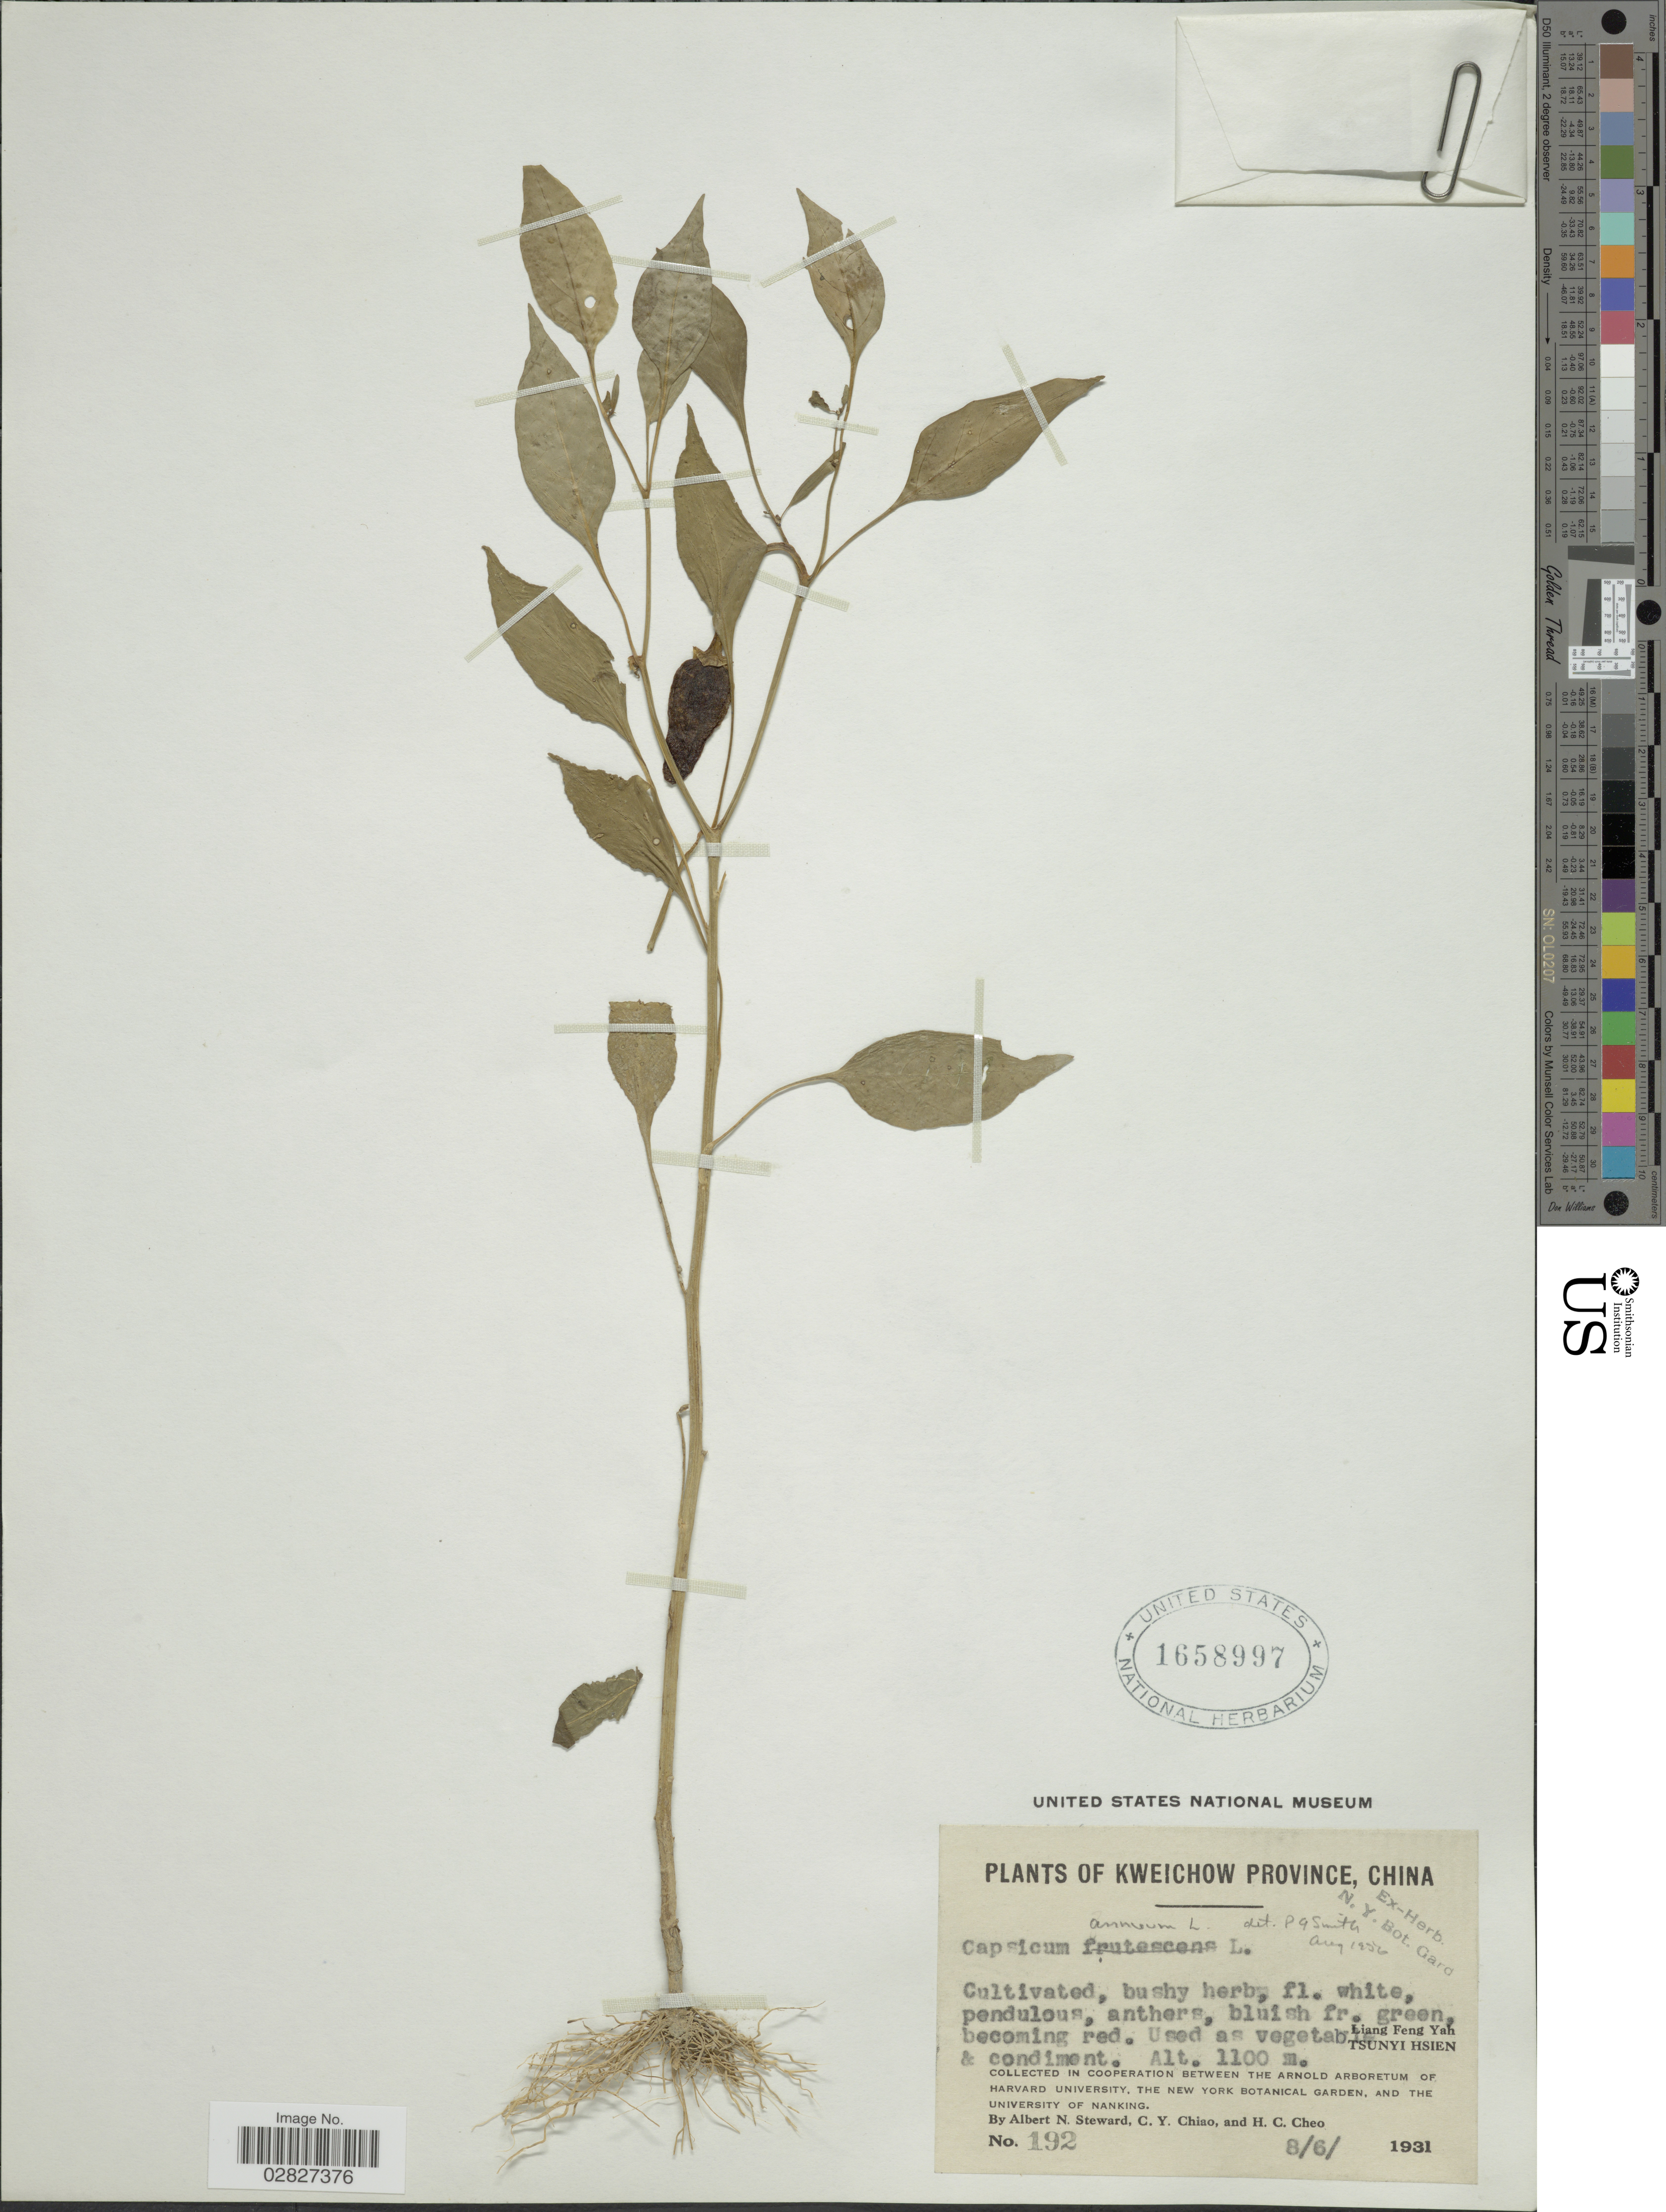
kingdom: Plantae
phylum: Tracheophyta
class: Magnoliopsida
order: Solanales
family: Solanaceae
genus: Capsicum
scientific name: Capsicum annuum 'Habanero'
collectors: A. N. Steward, C. Y. Chiao & H. Cheo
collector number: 192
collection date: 1931-06-08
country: China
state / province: Guizhou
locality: Kweichow Province. Liang Feng Yah. Tsunyi Hsien.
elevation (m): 1100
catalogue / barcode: US 1658997